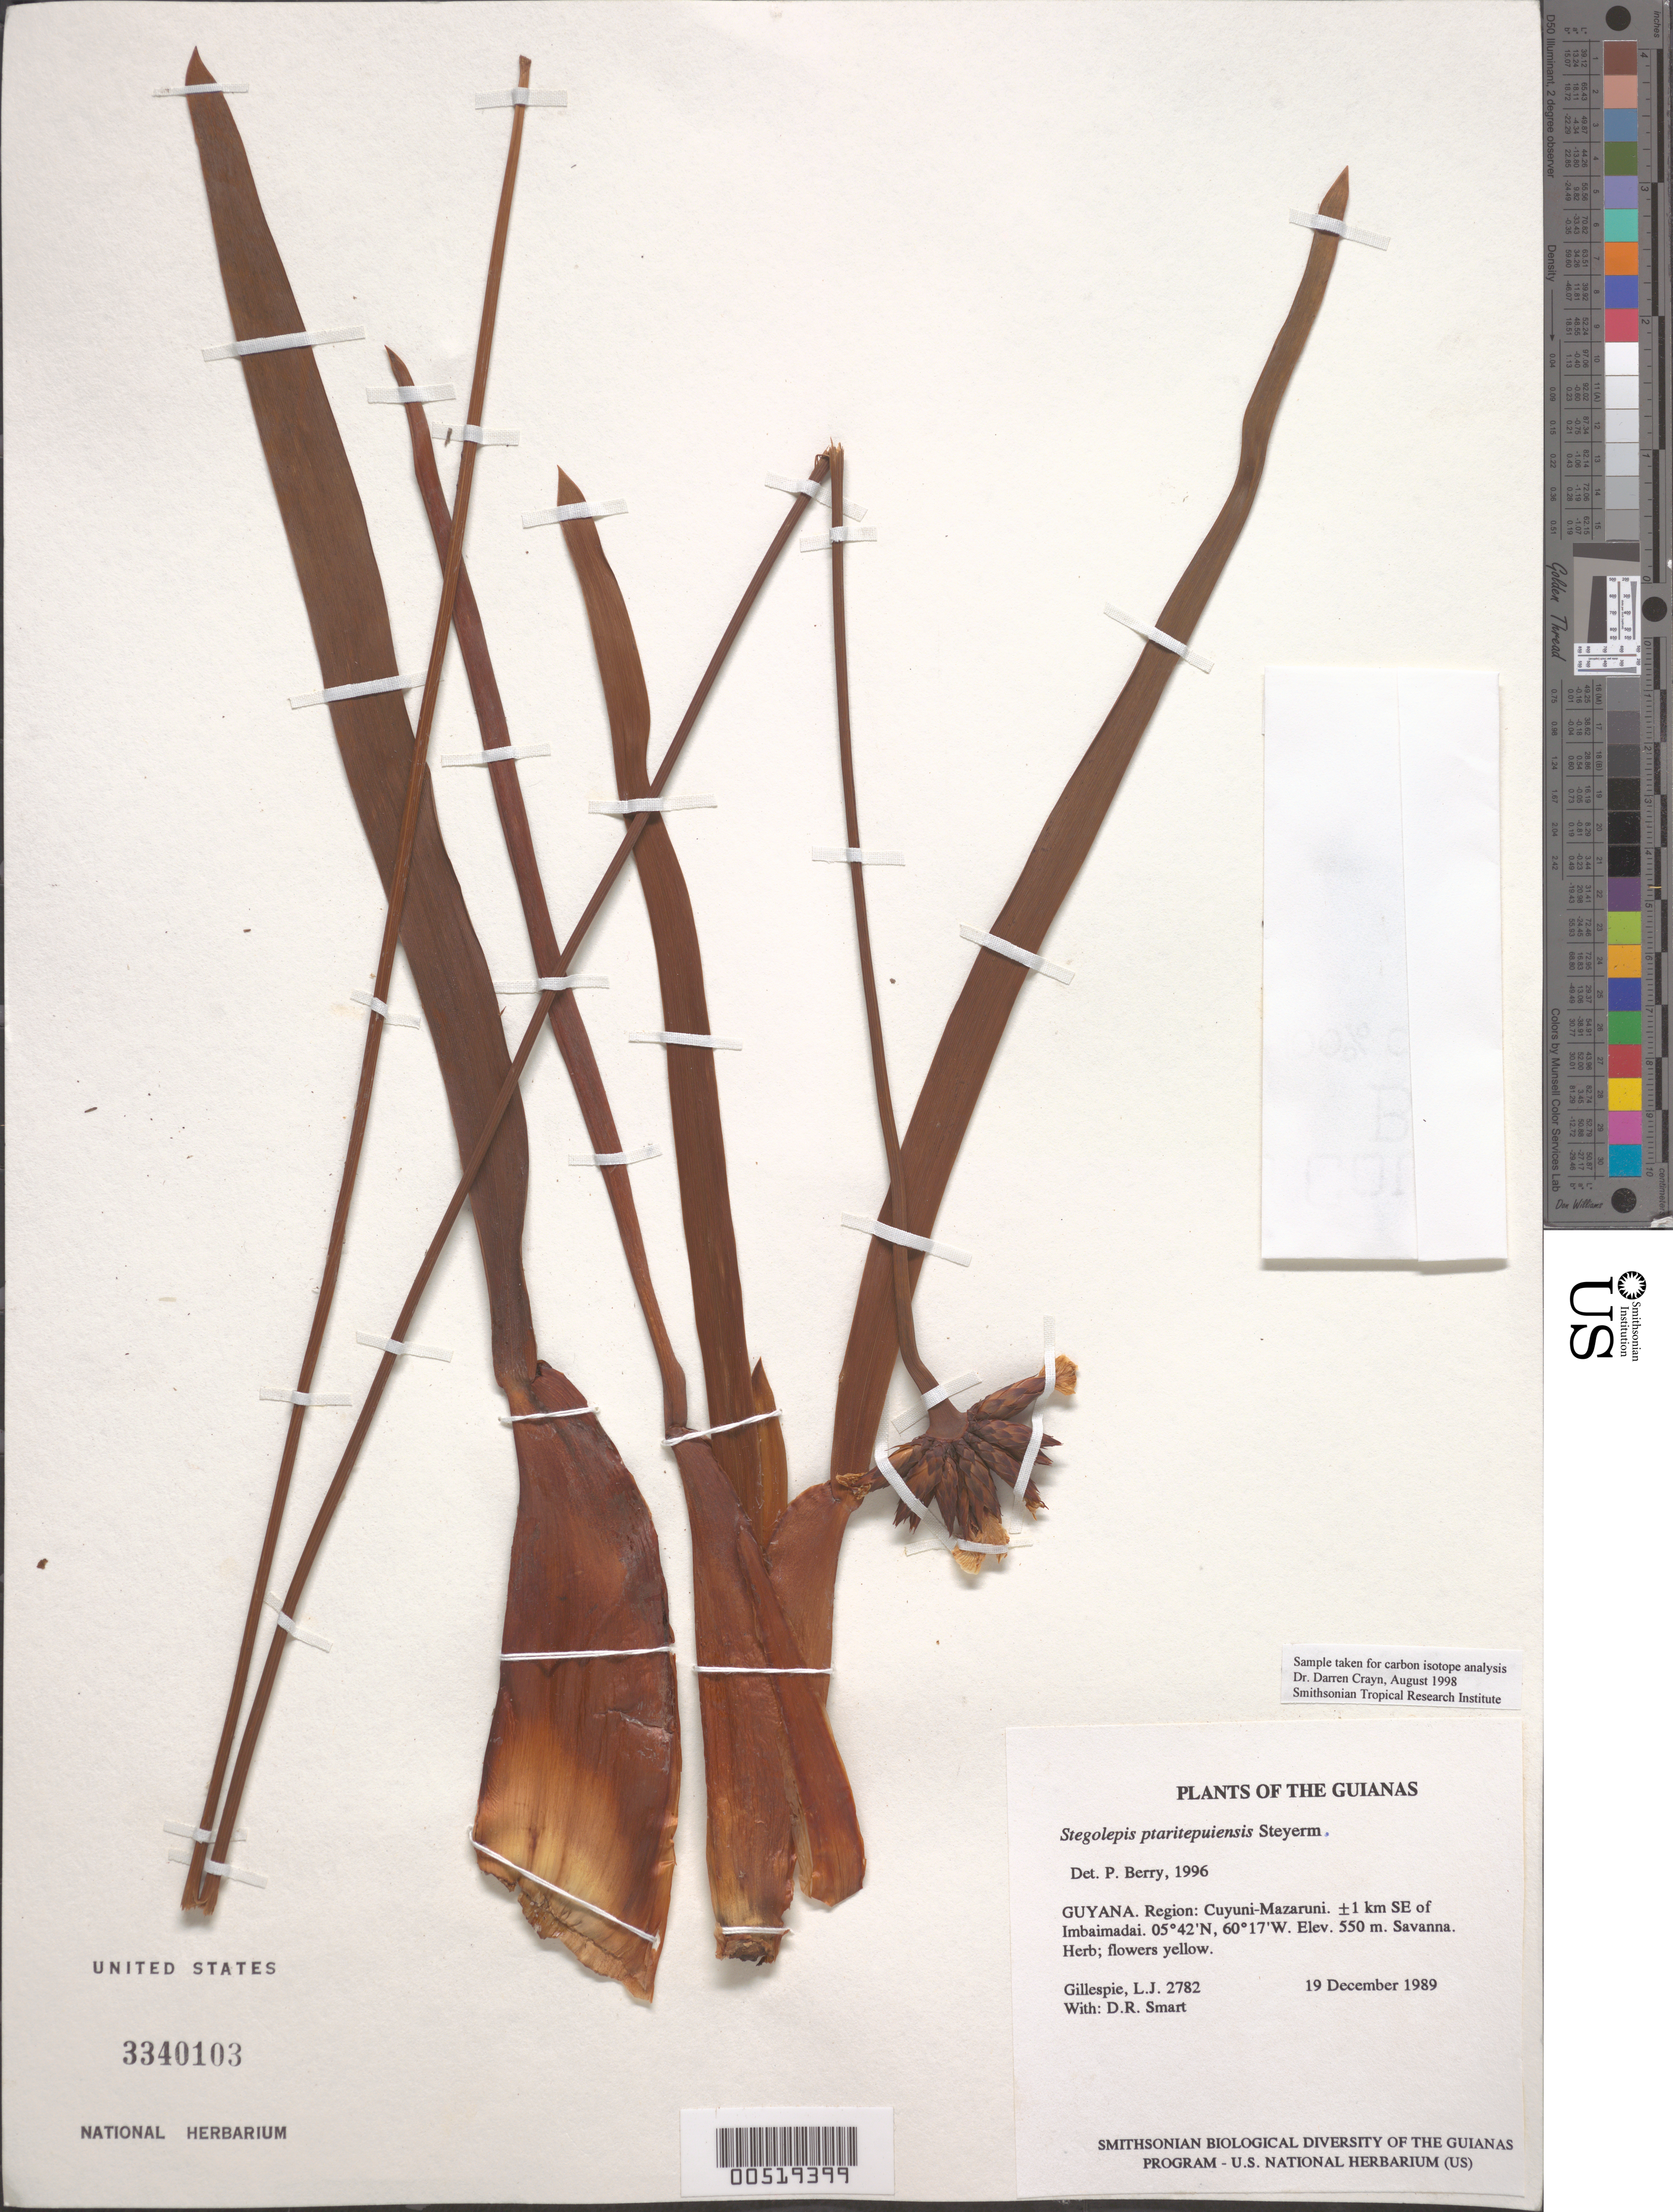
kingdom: Plantae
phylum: Tracheophyta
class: Liliopsida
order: Poales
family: Rapateaceae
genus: Stegolepis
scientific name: Stegolepis ptaritepuiensis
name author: Steyerm.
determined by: Berry, P. E., (WIS), University of Wisconsin - Madison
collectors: L. J. Gillespie & D. R. Smart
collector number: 2782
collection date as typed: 19 December 1989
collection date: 1989-12-19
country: Guyana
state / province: Cuyuni-Mazaruni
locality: ±1 km SE of Imbaimadai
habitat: Savanna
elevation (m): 550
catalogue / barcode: US 3340103